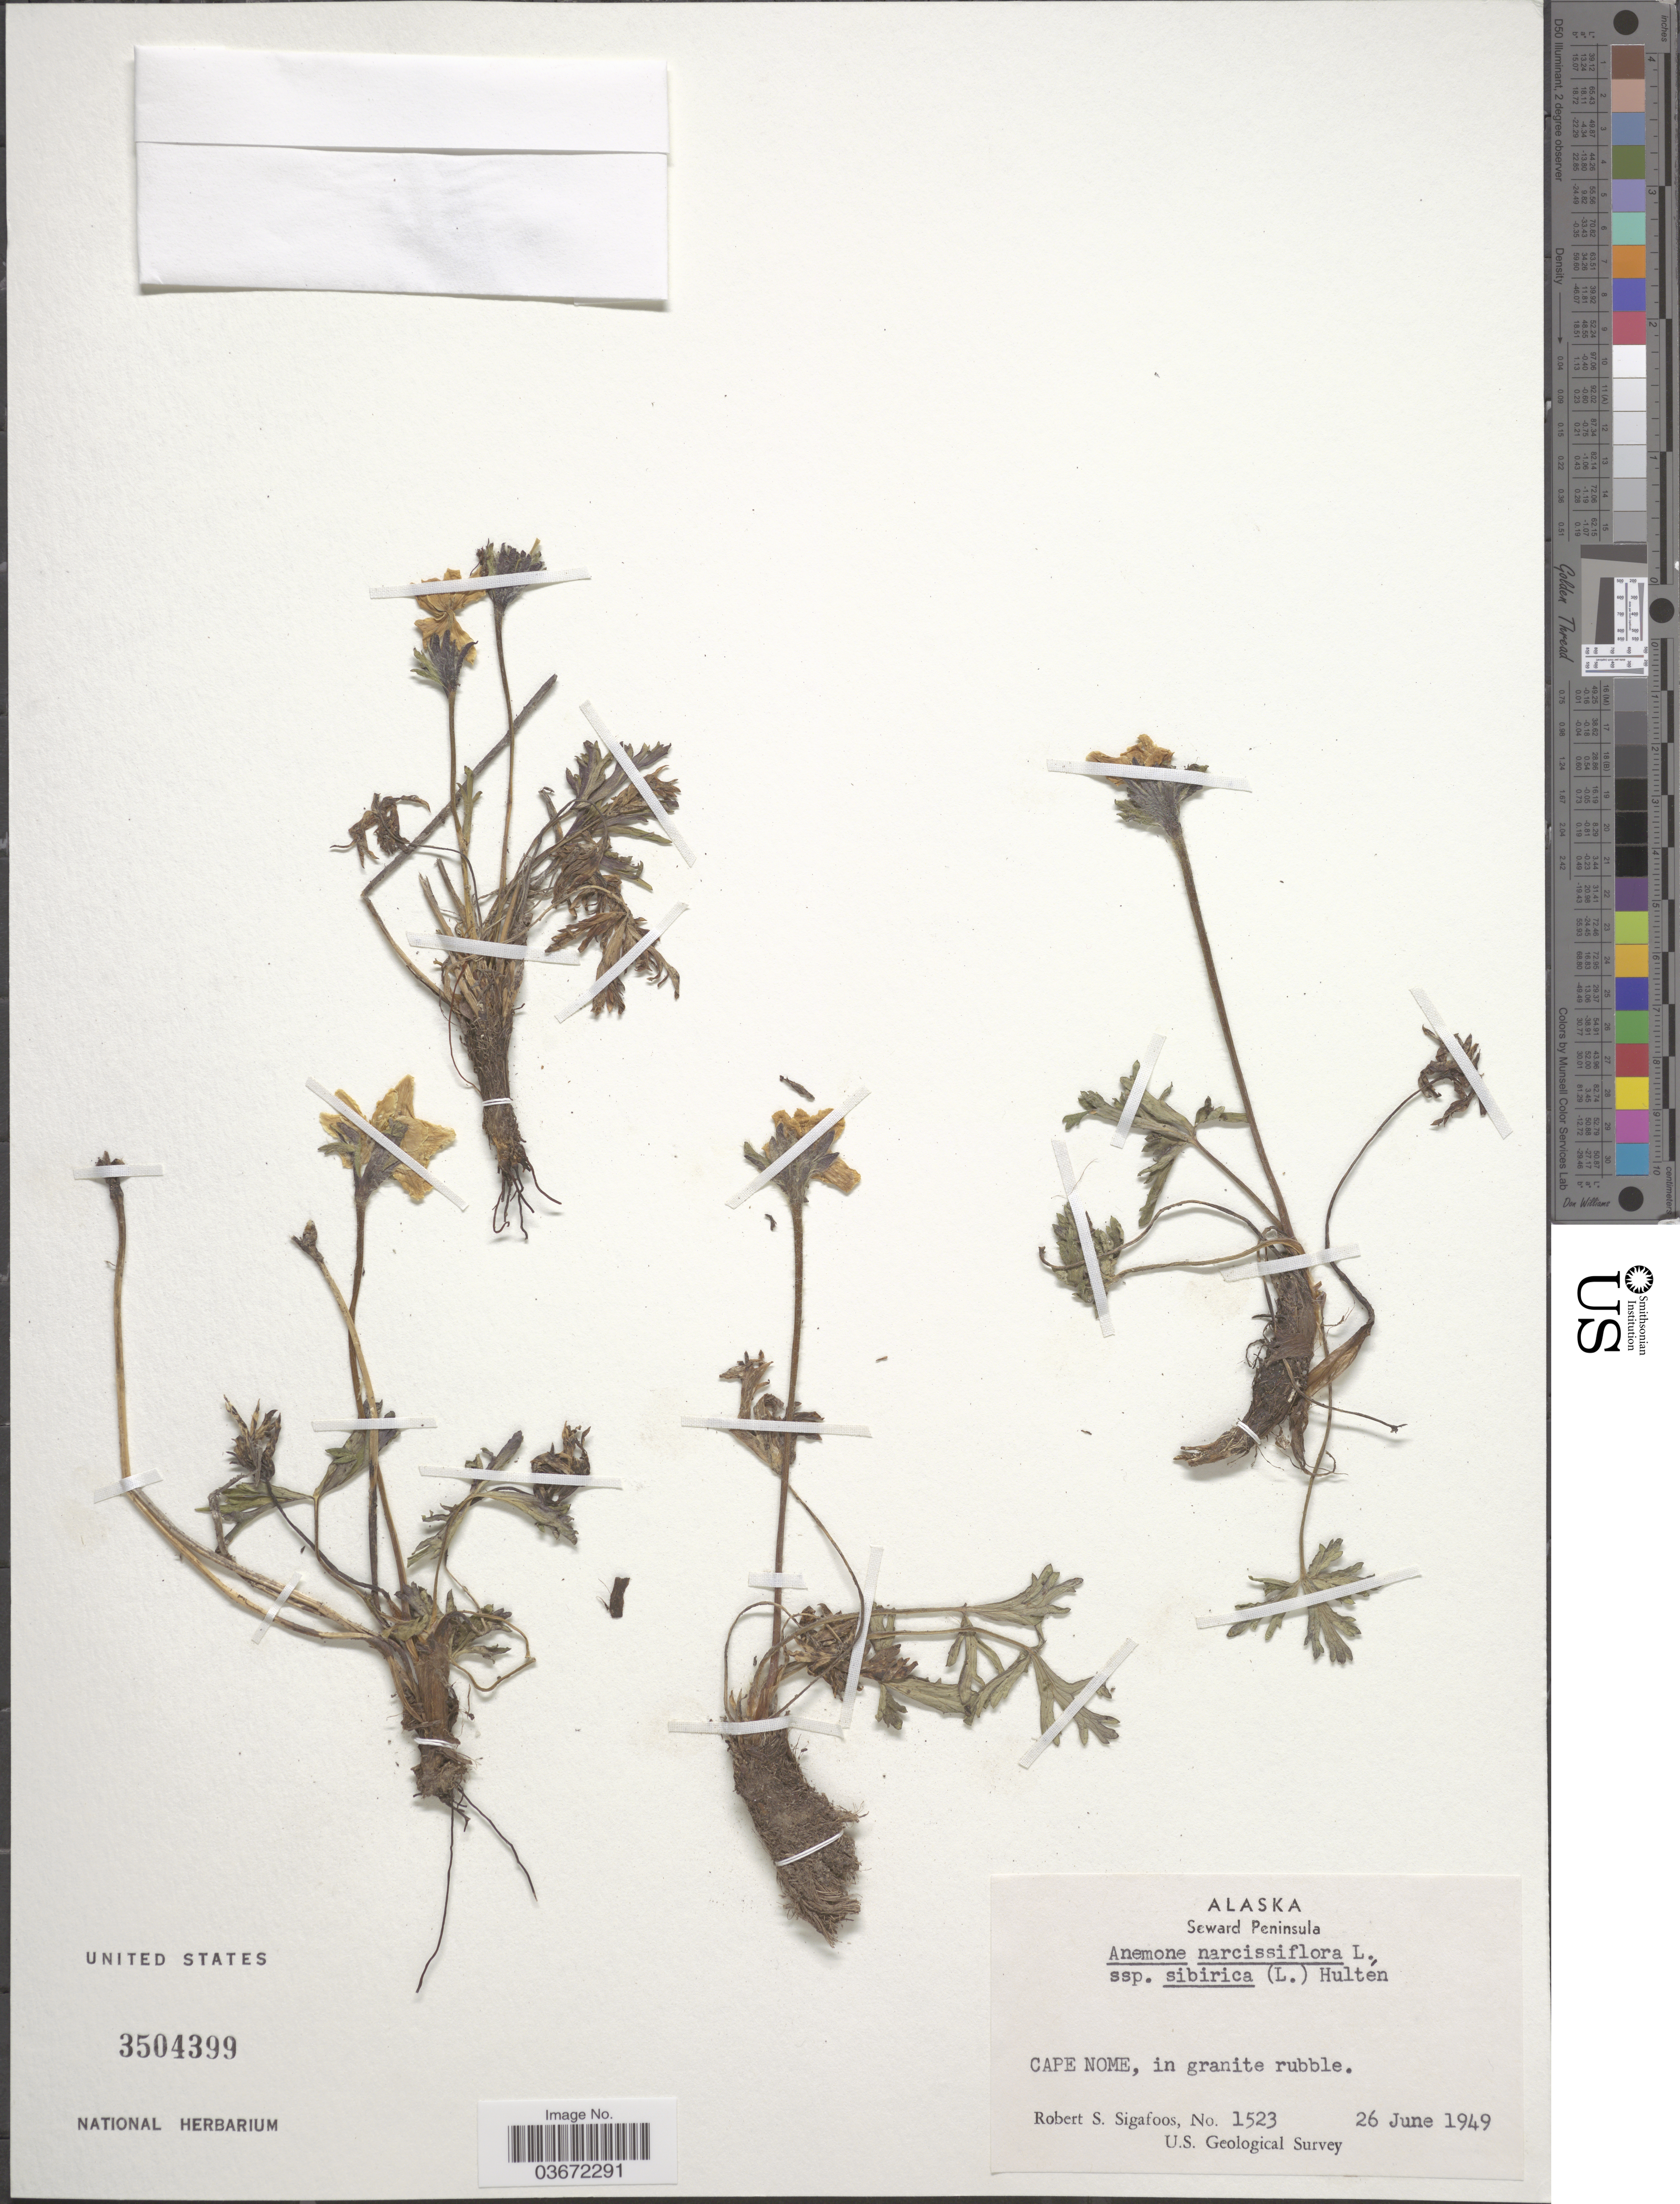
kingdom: Plantae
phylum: Tracheophyta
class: Magnoliopsida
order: Ranunculales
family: Ranunculaceae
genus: Anemone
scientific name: Anemone narcissiflora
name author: L.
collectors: R. Sigafoos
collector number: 1523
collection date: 1949-06-26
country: United States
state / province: Alaska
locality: Seward Peninsula. Cape Nome, in granite rubble.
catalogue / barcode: US 3504399